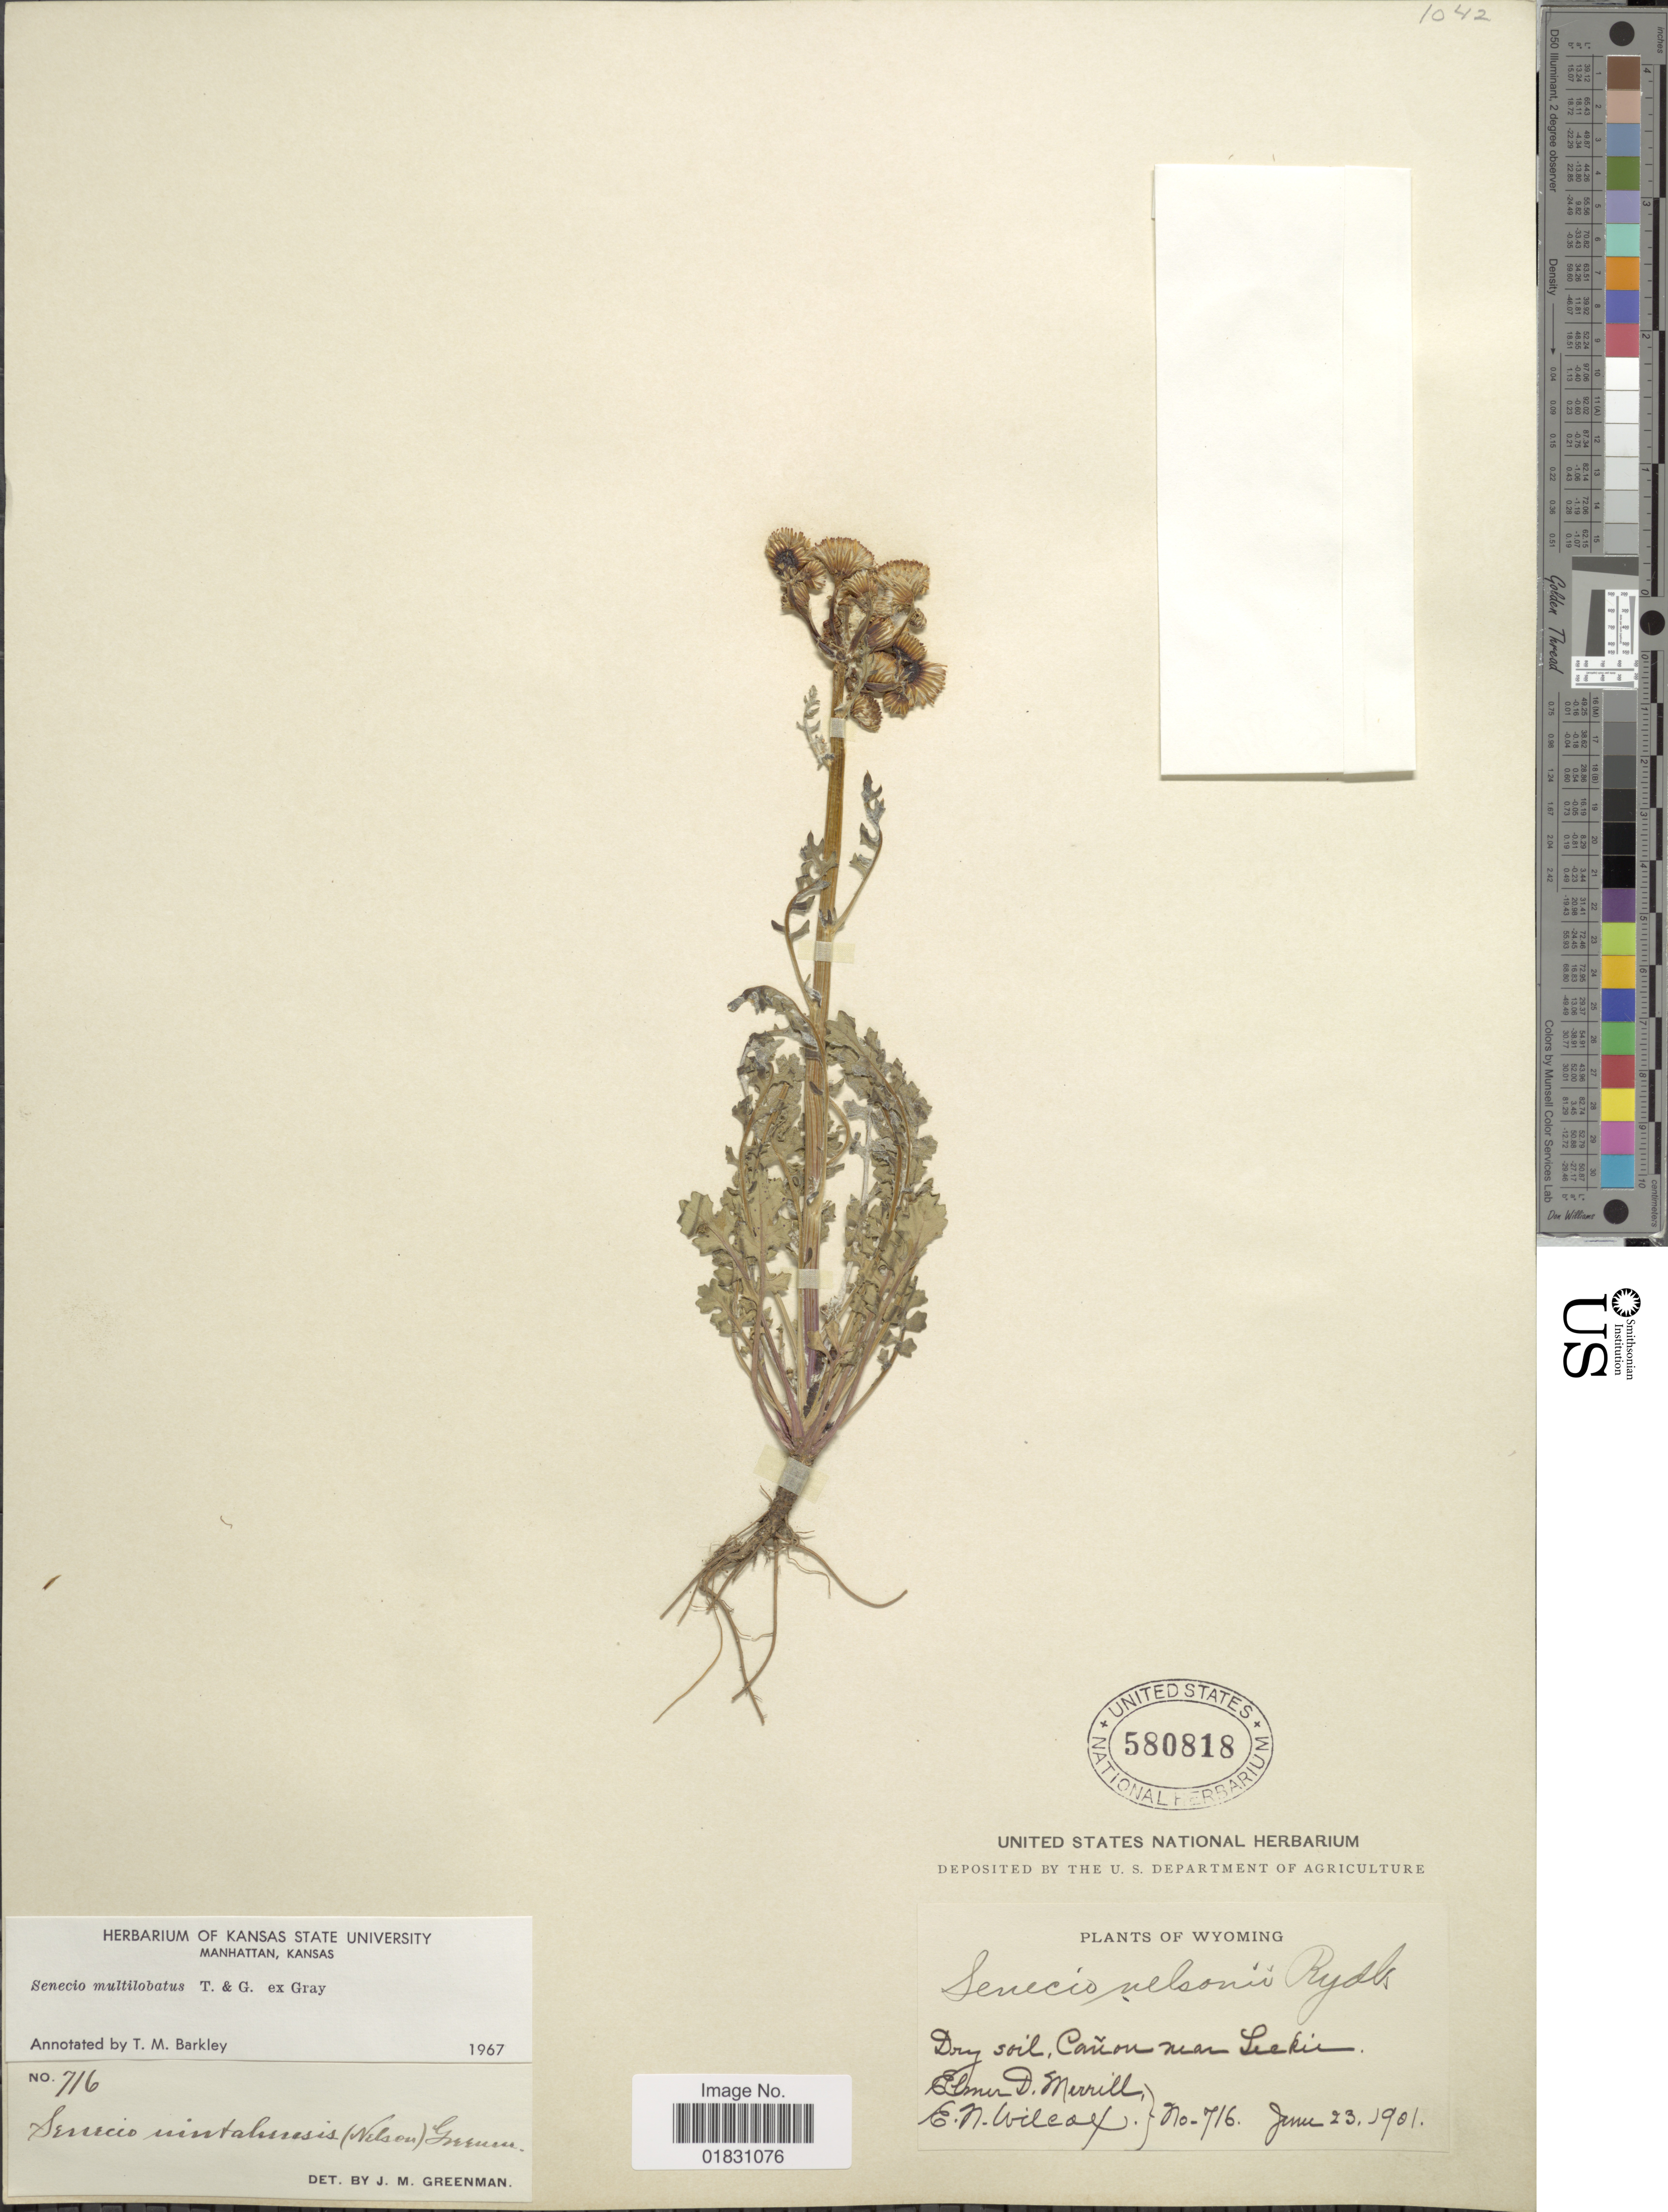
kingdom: Plantae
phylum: Tracheophyta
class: Magnoliopsida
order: Asterales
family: Asteraceae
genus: Packera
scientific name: Packera multilobata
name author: (Torr. & A. Gray) W.A. Weber & Á. Löve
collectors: E. D. Merrill & E. Wilcox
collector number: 716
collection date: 1901-06-23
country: United States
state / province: Wyoming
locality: Canon near Lickie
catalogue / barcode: US 580818